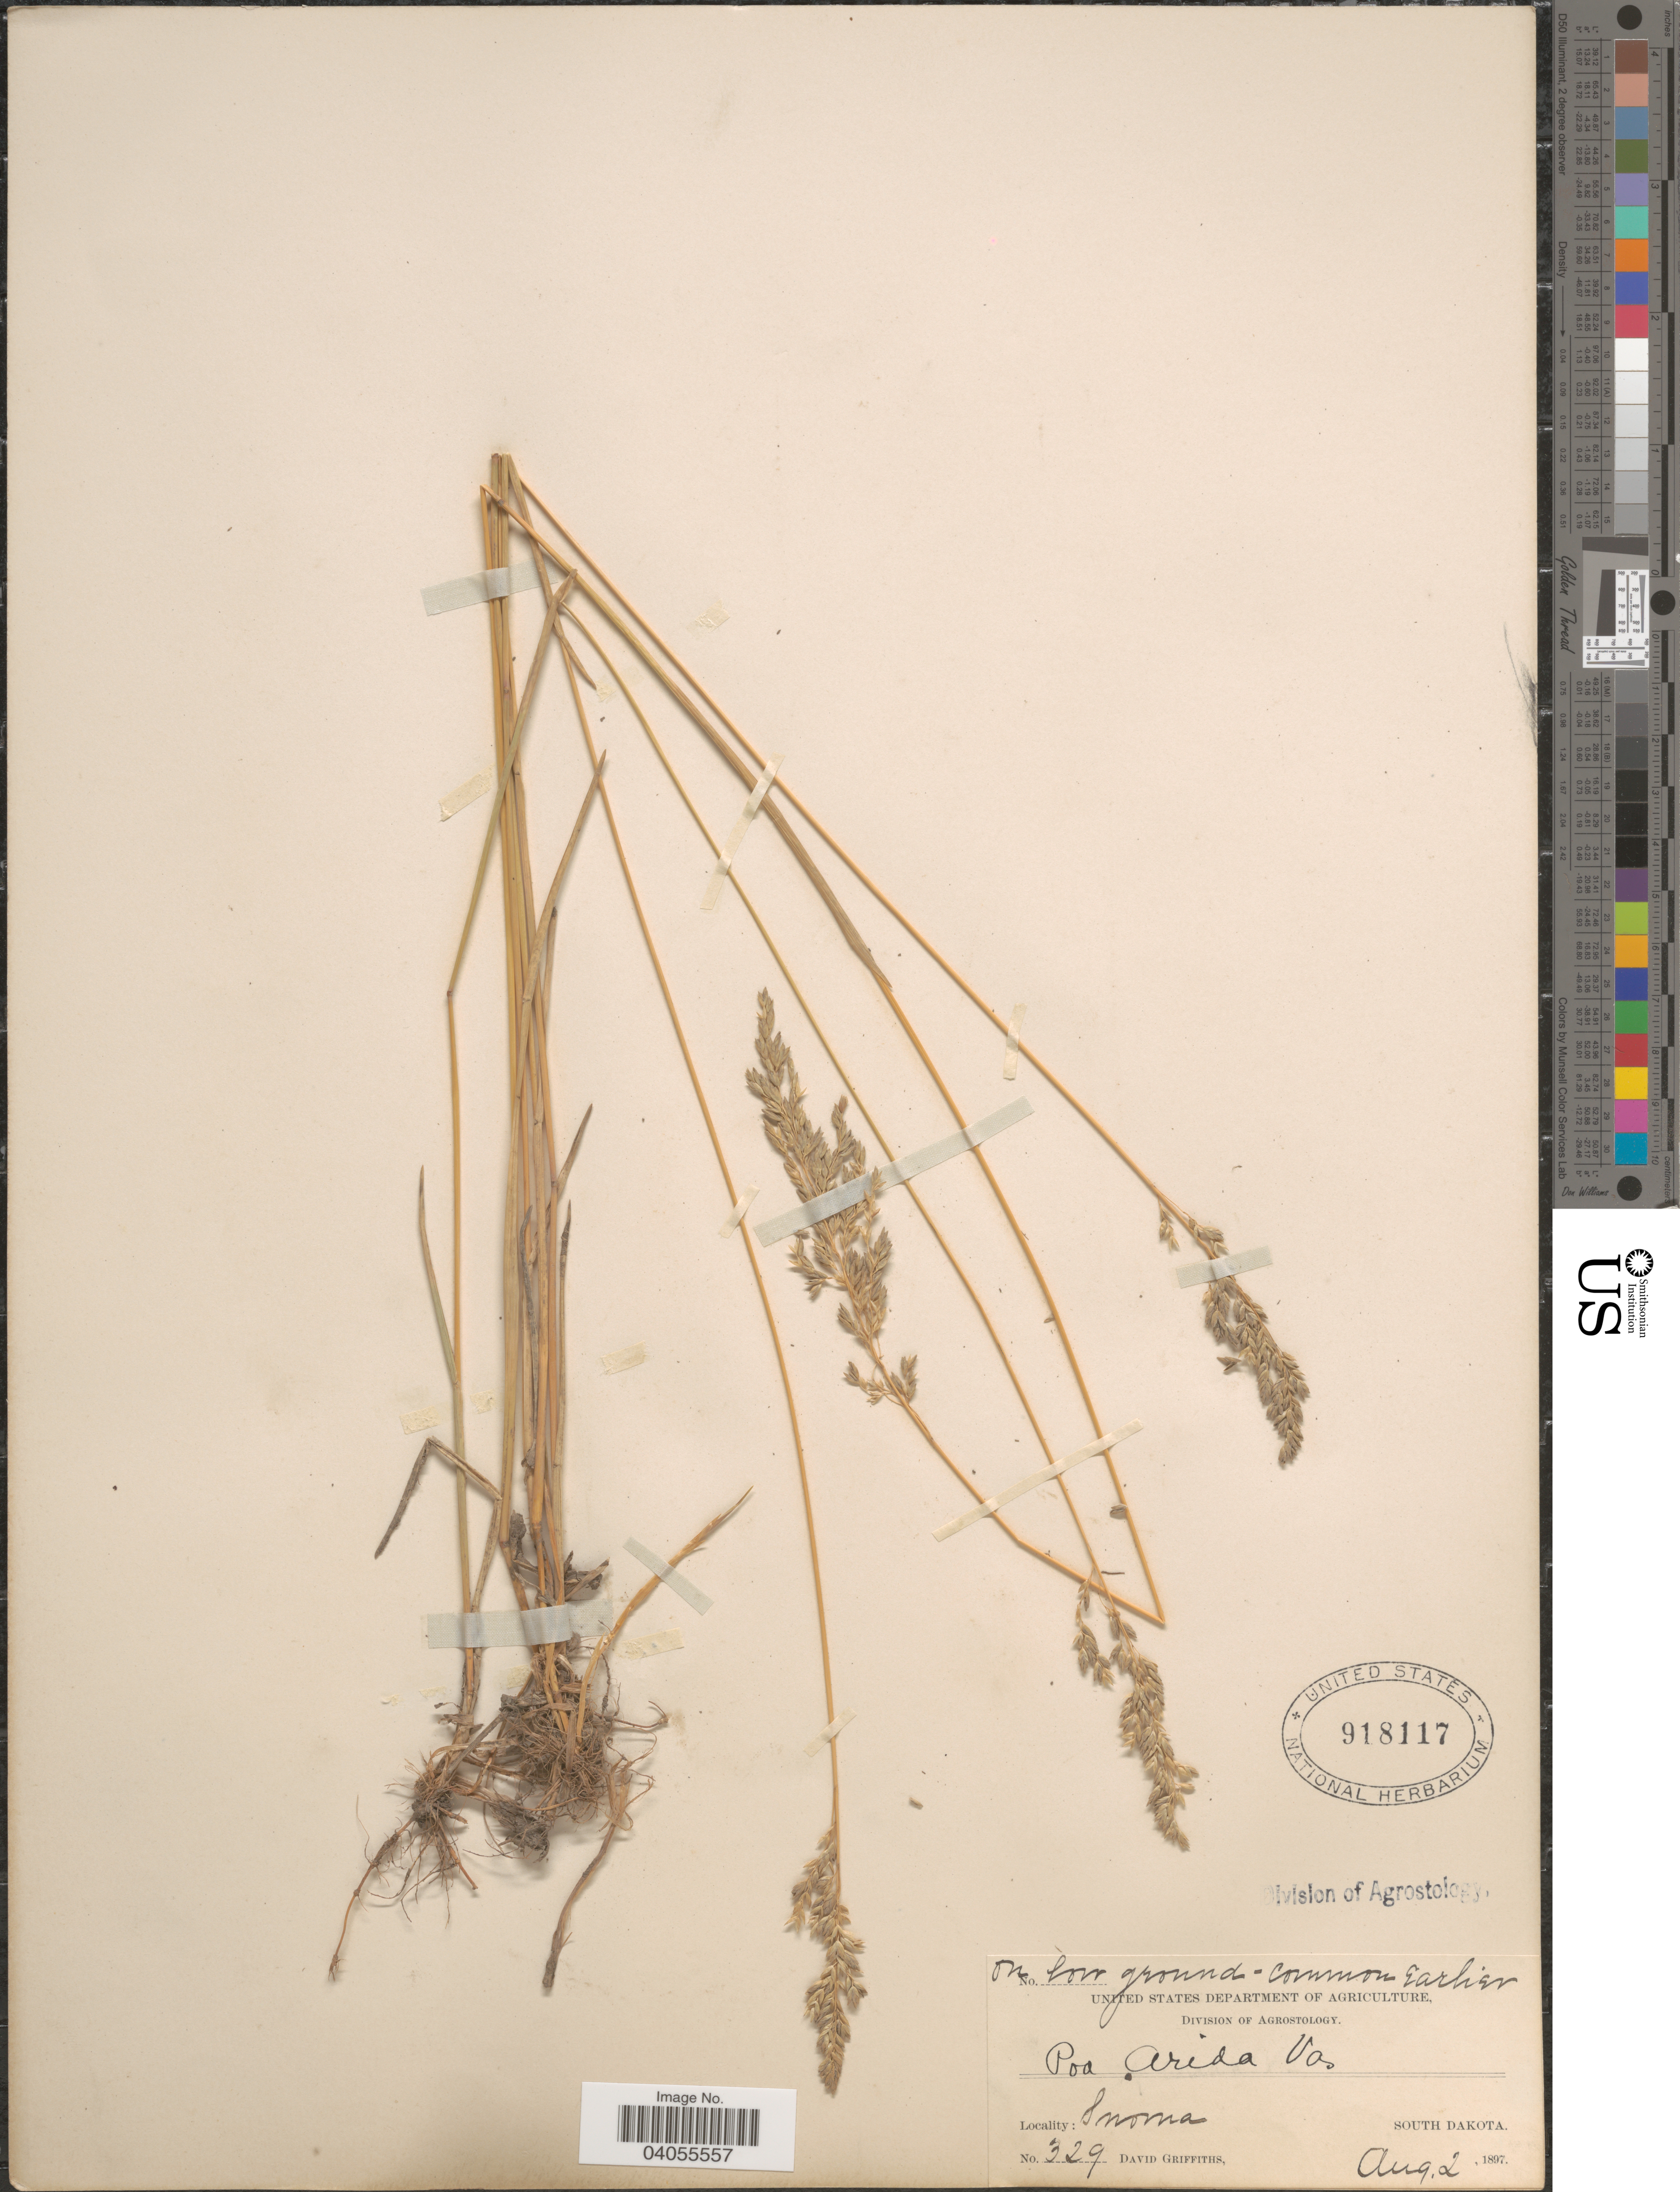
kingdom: Plantae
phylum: Tracheophyta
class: Liliopsida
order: Poales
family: Poaceae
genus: Poa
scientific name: Poa arida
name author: Vasey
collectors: D. Griffiths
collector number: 329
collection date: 1897-08-02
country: United States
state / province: South Dakota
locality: Snoma.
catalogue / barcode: US 918117